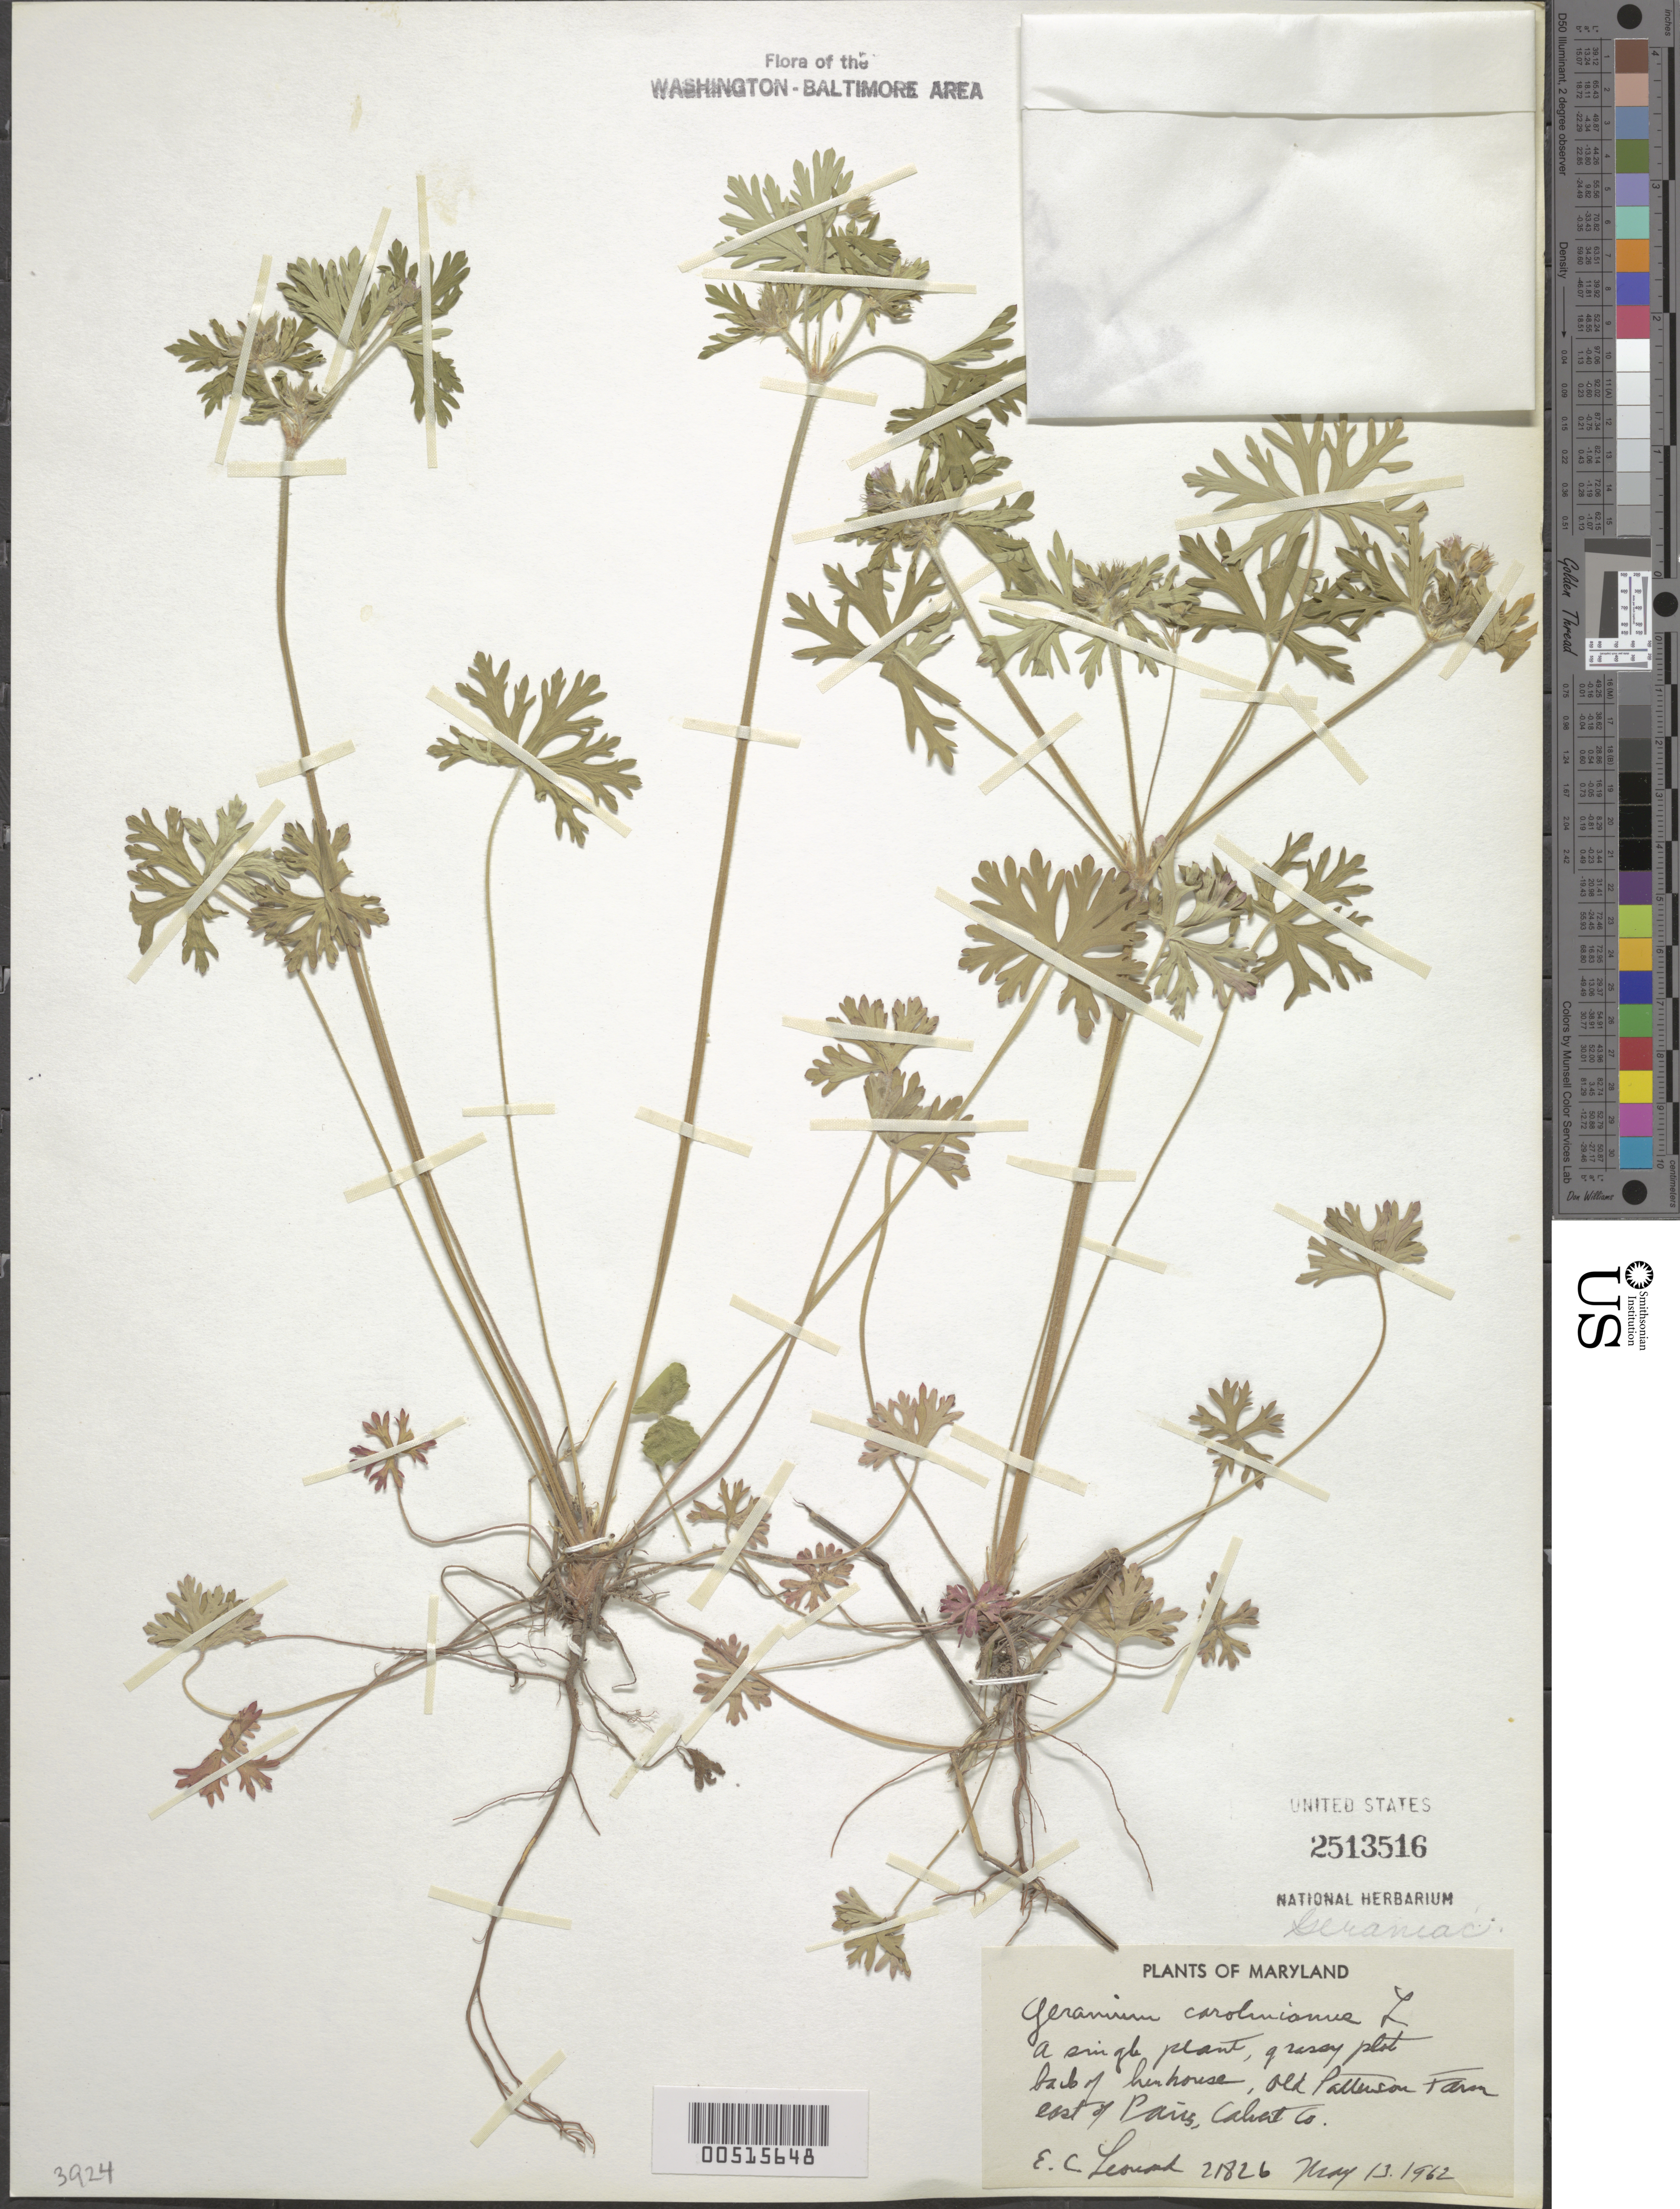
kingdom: Plantae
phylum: Tracheophyta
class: Magnoliopsida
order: Geraniales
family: Geraniaceae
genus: Geranium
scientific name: Geranium carolinianum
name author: L.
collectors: E. C. Leonard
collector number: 21826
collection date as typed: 13 May 1962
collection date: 1962-05-13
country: United States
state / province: Maryland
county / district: Calvert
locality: Paris, E Of, Old Patterson Farm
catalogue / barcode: US 2513516